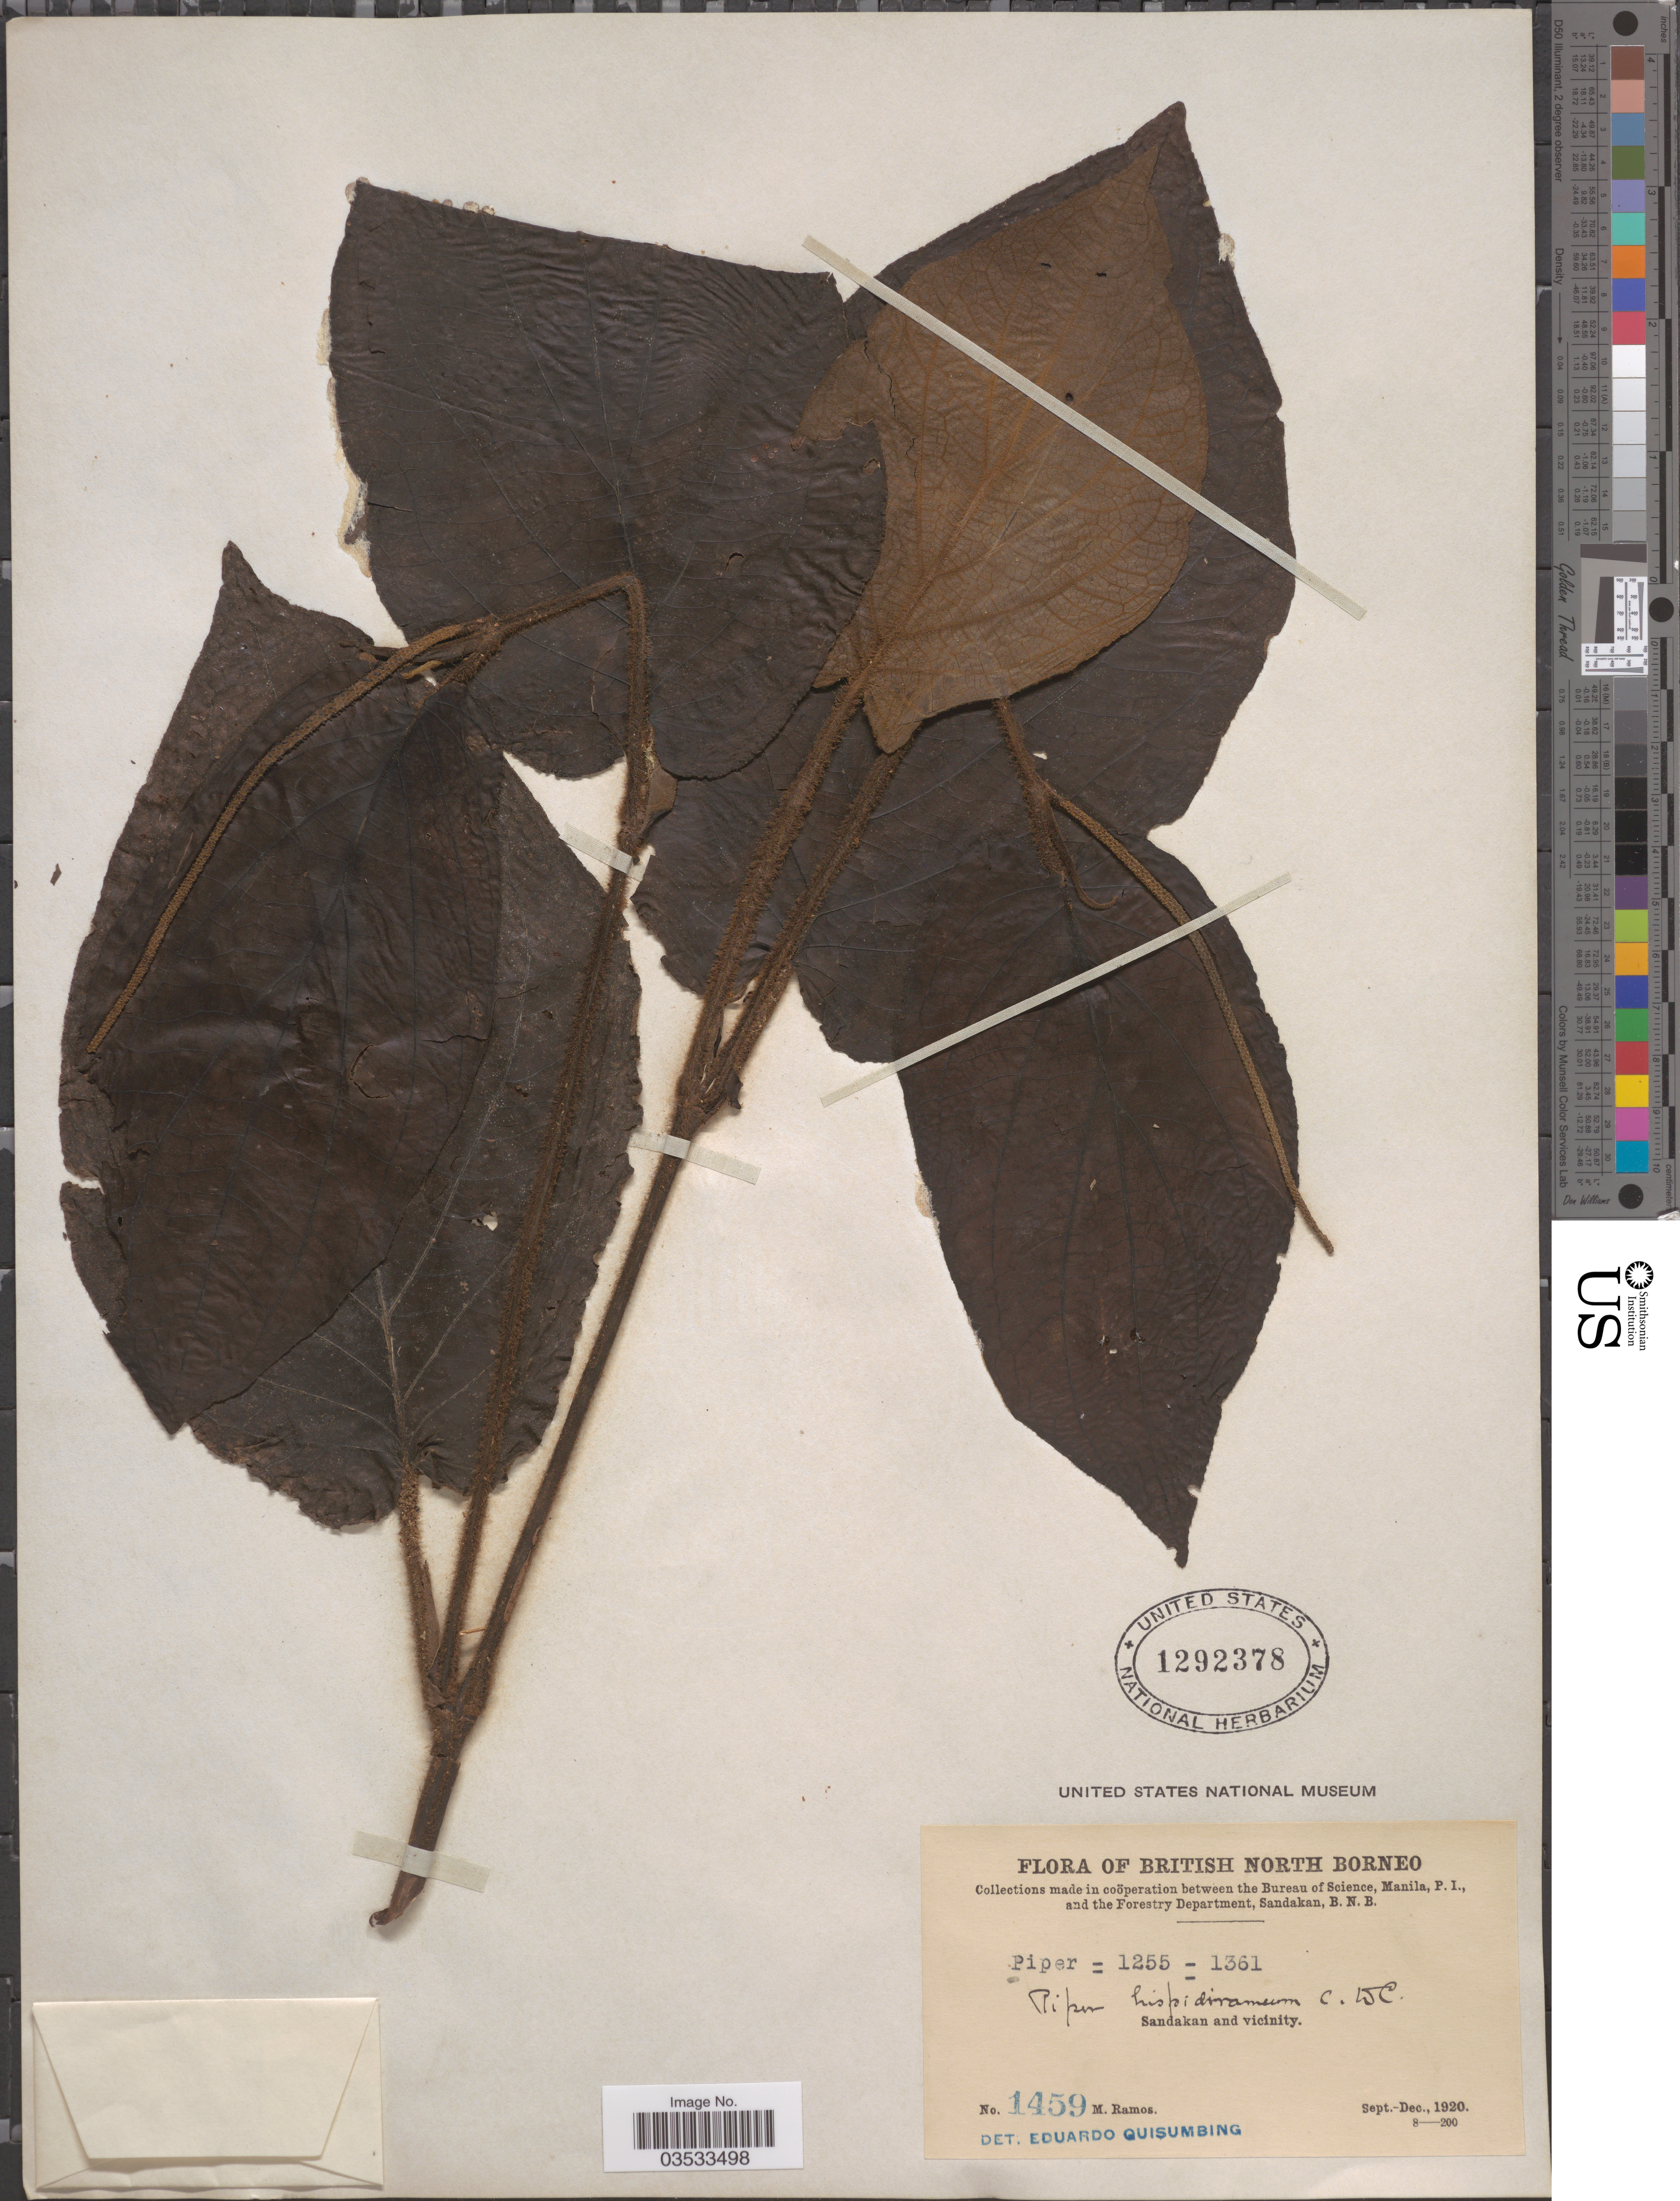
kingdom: Plantae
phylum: Tracheophyta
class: Magnoliopsida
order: Piperales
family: Piperaceae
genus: Piper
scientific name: Piper hispidiramum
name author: C. DC.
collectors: M. Ramos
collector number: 1459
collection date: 1920-09/1920-12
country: Malaysia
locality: British North Borneo. Sandakan and vicinity.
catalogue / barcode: US 1292378